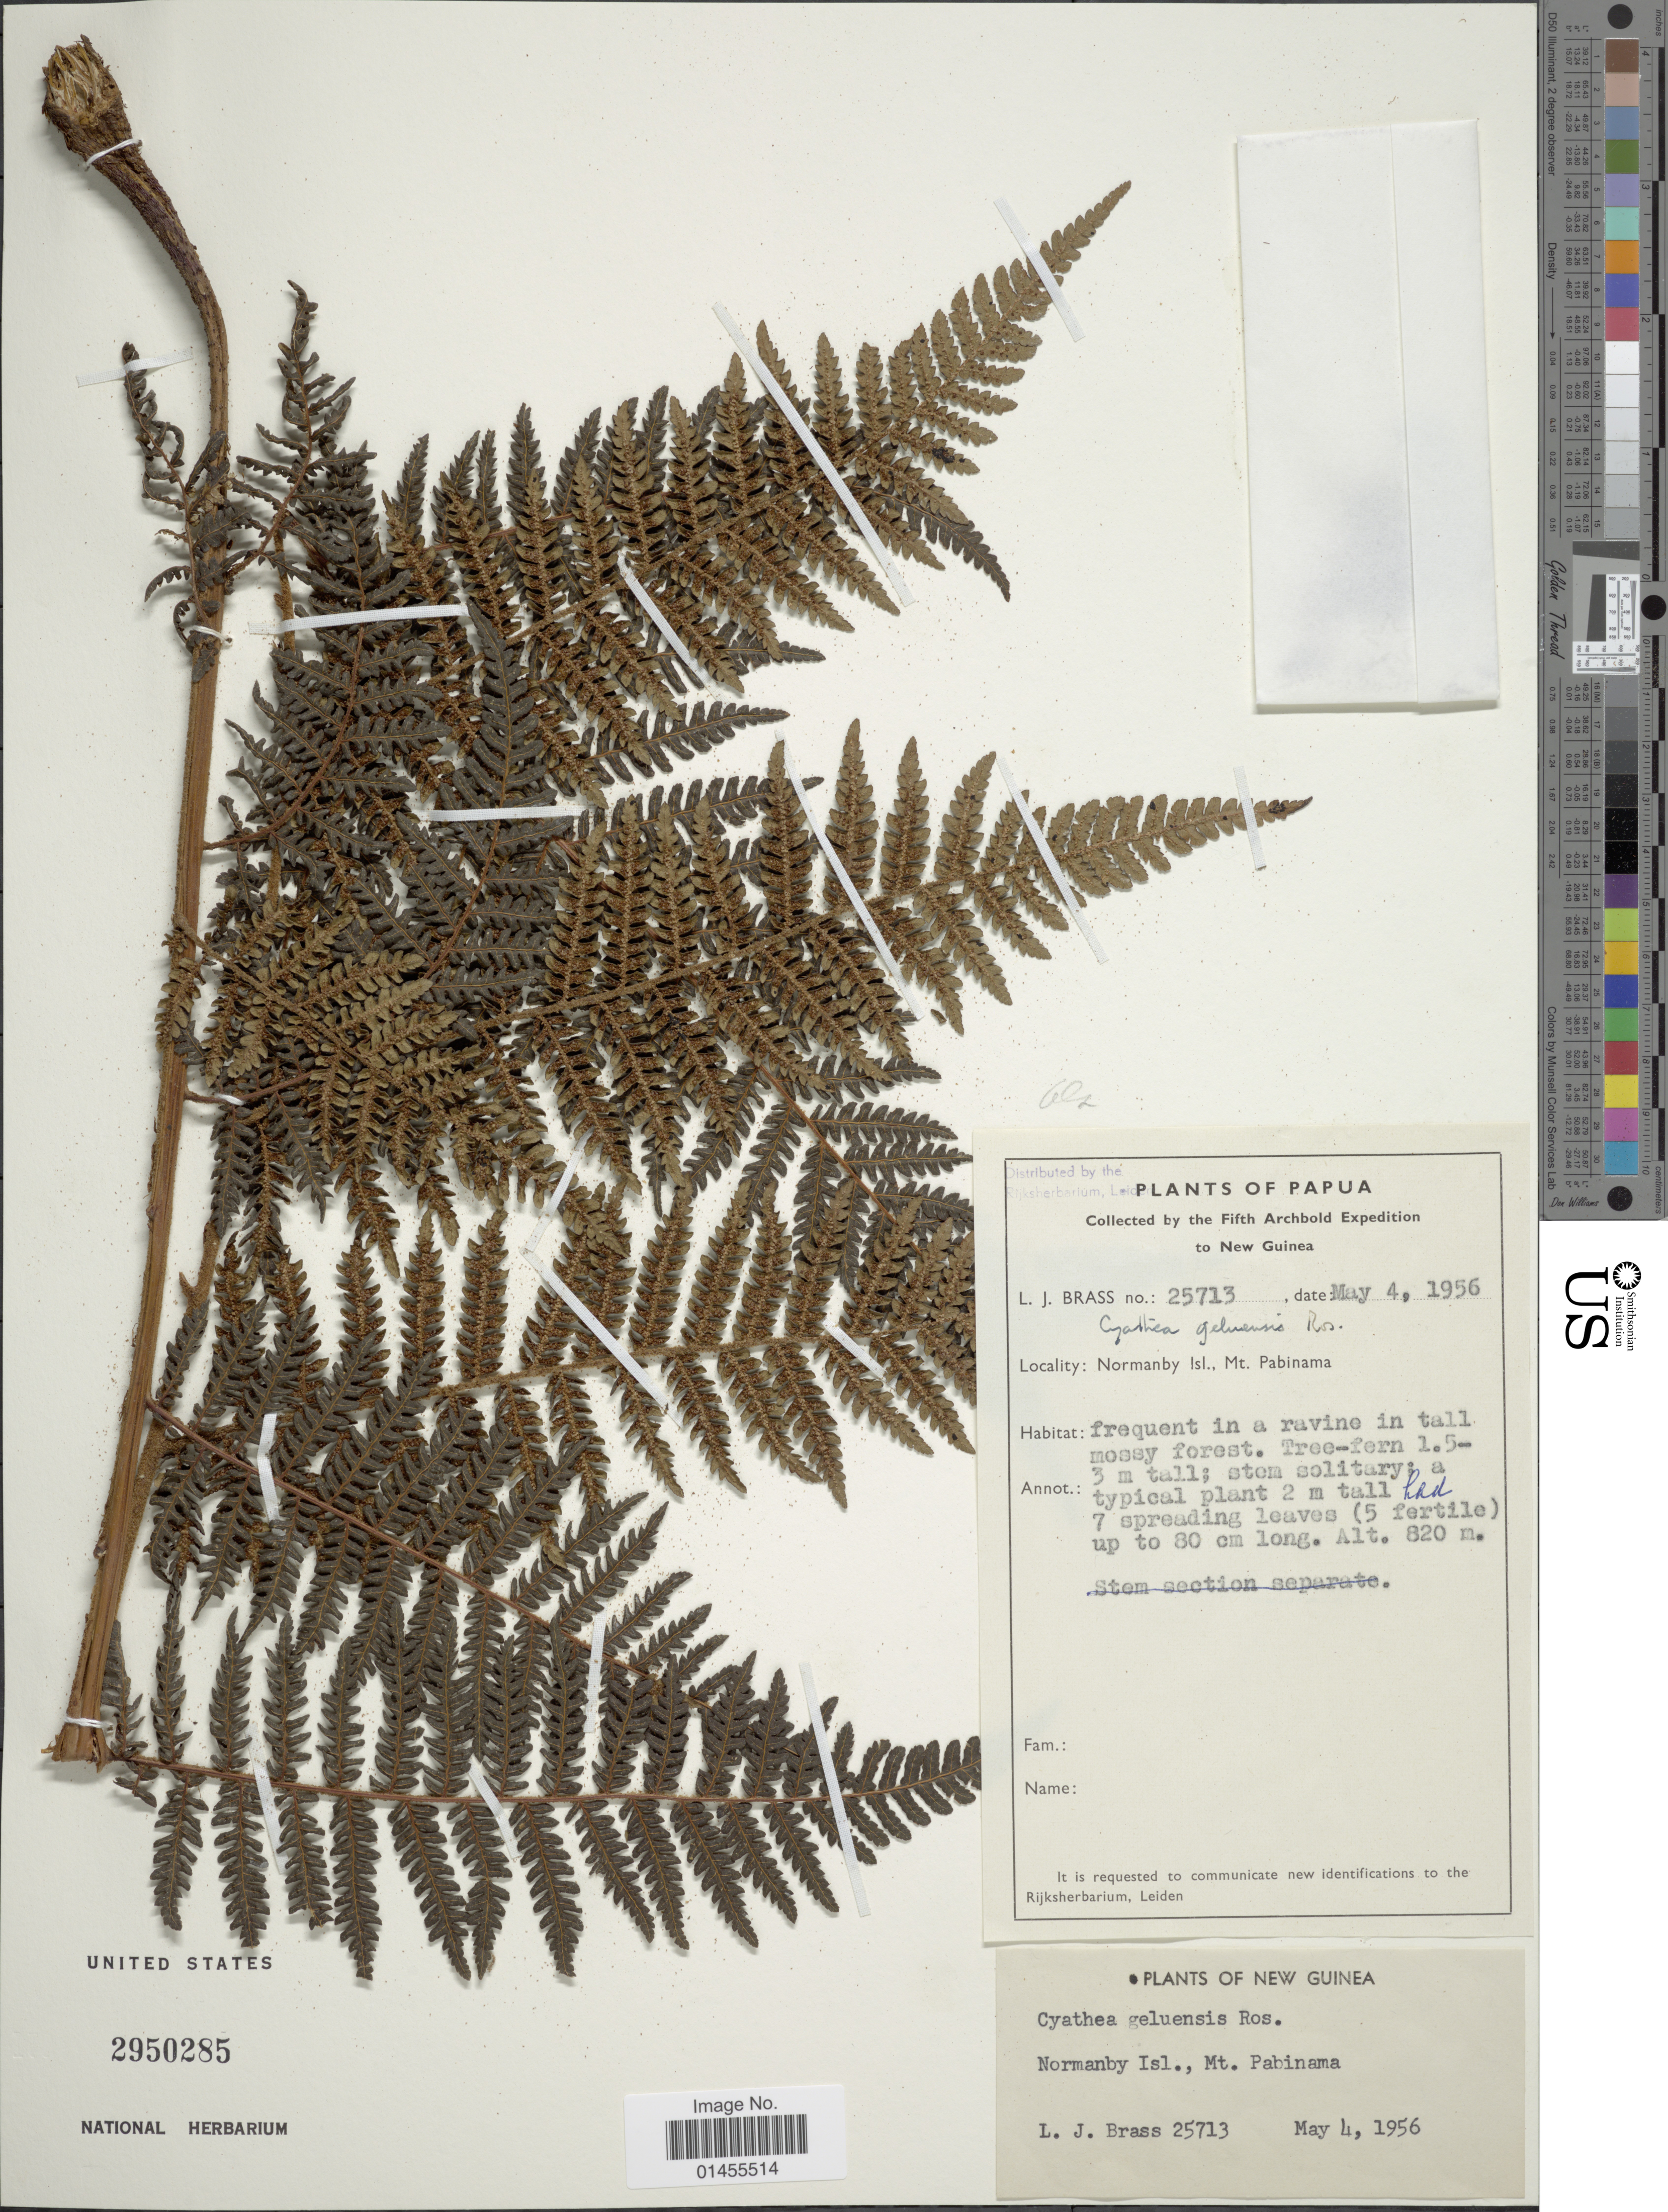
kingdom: Plantae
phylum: Tracheophyta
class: Polypodiopsida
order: Cyatheales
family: Cyatheaceae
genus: Alsophila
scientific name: Alsophila geluensis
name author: (Rosenst.) R.M. Tryon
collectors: L. J. Brass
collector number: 25713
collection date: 1956-05-04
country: Papua New Guinea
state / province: Milne Bay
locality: New Guinea. Normandy Isl., Mt. Pabinama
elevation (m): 820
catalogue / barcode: US 2950285